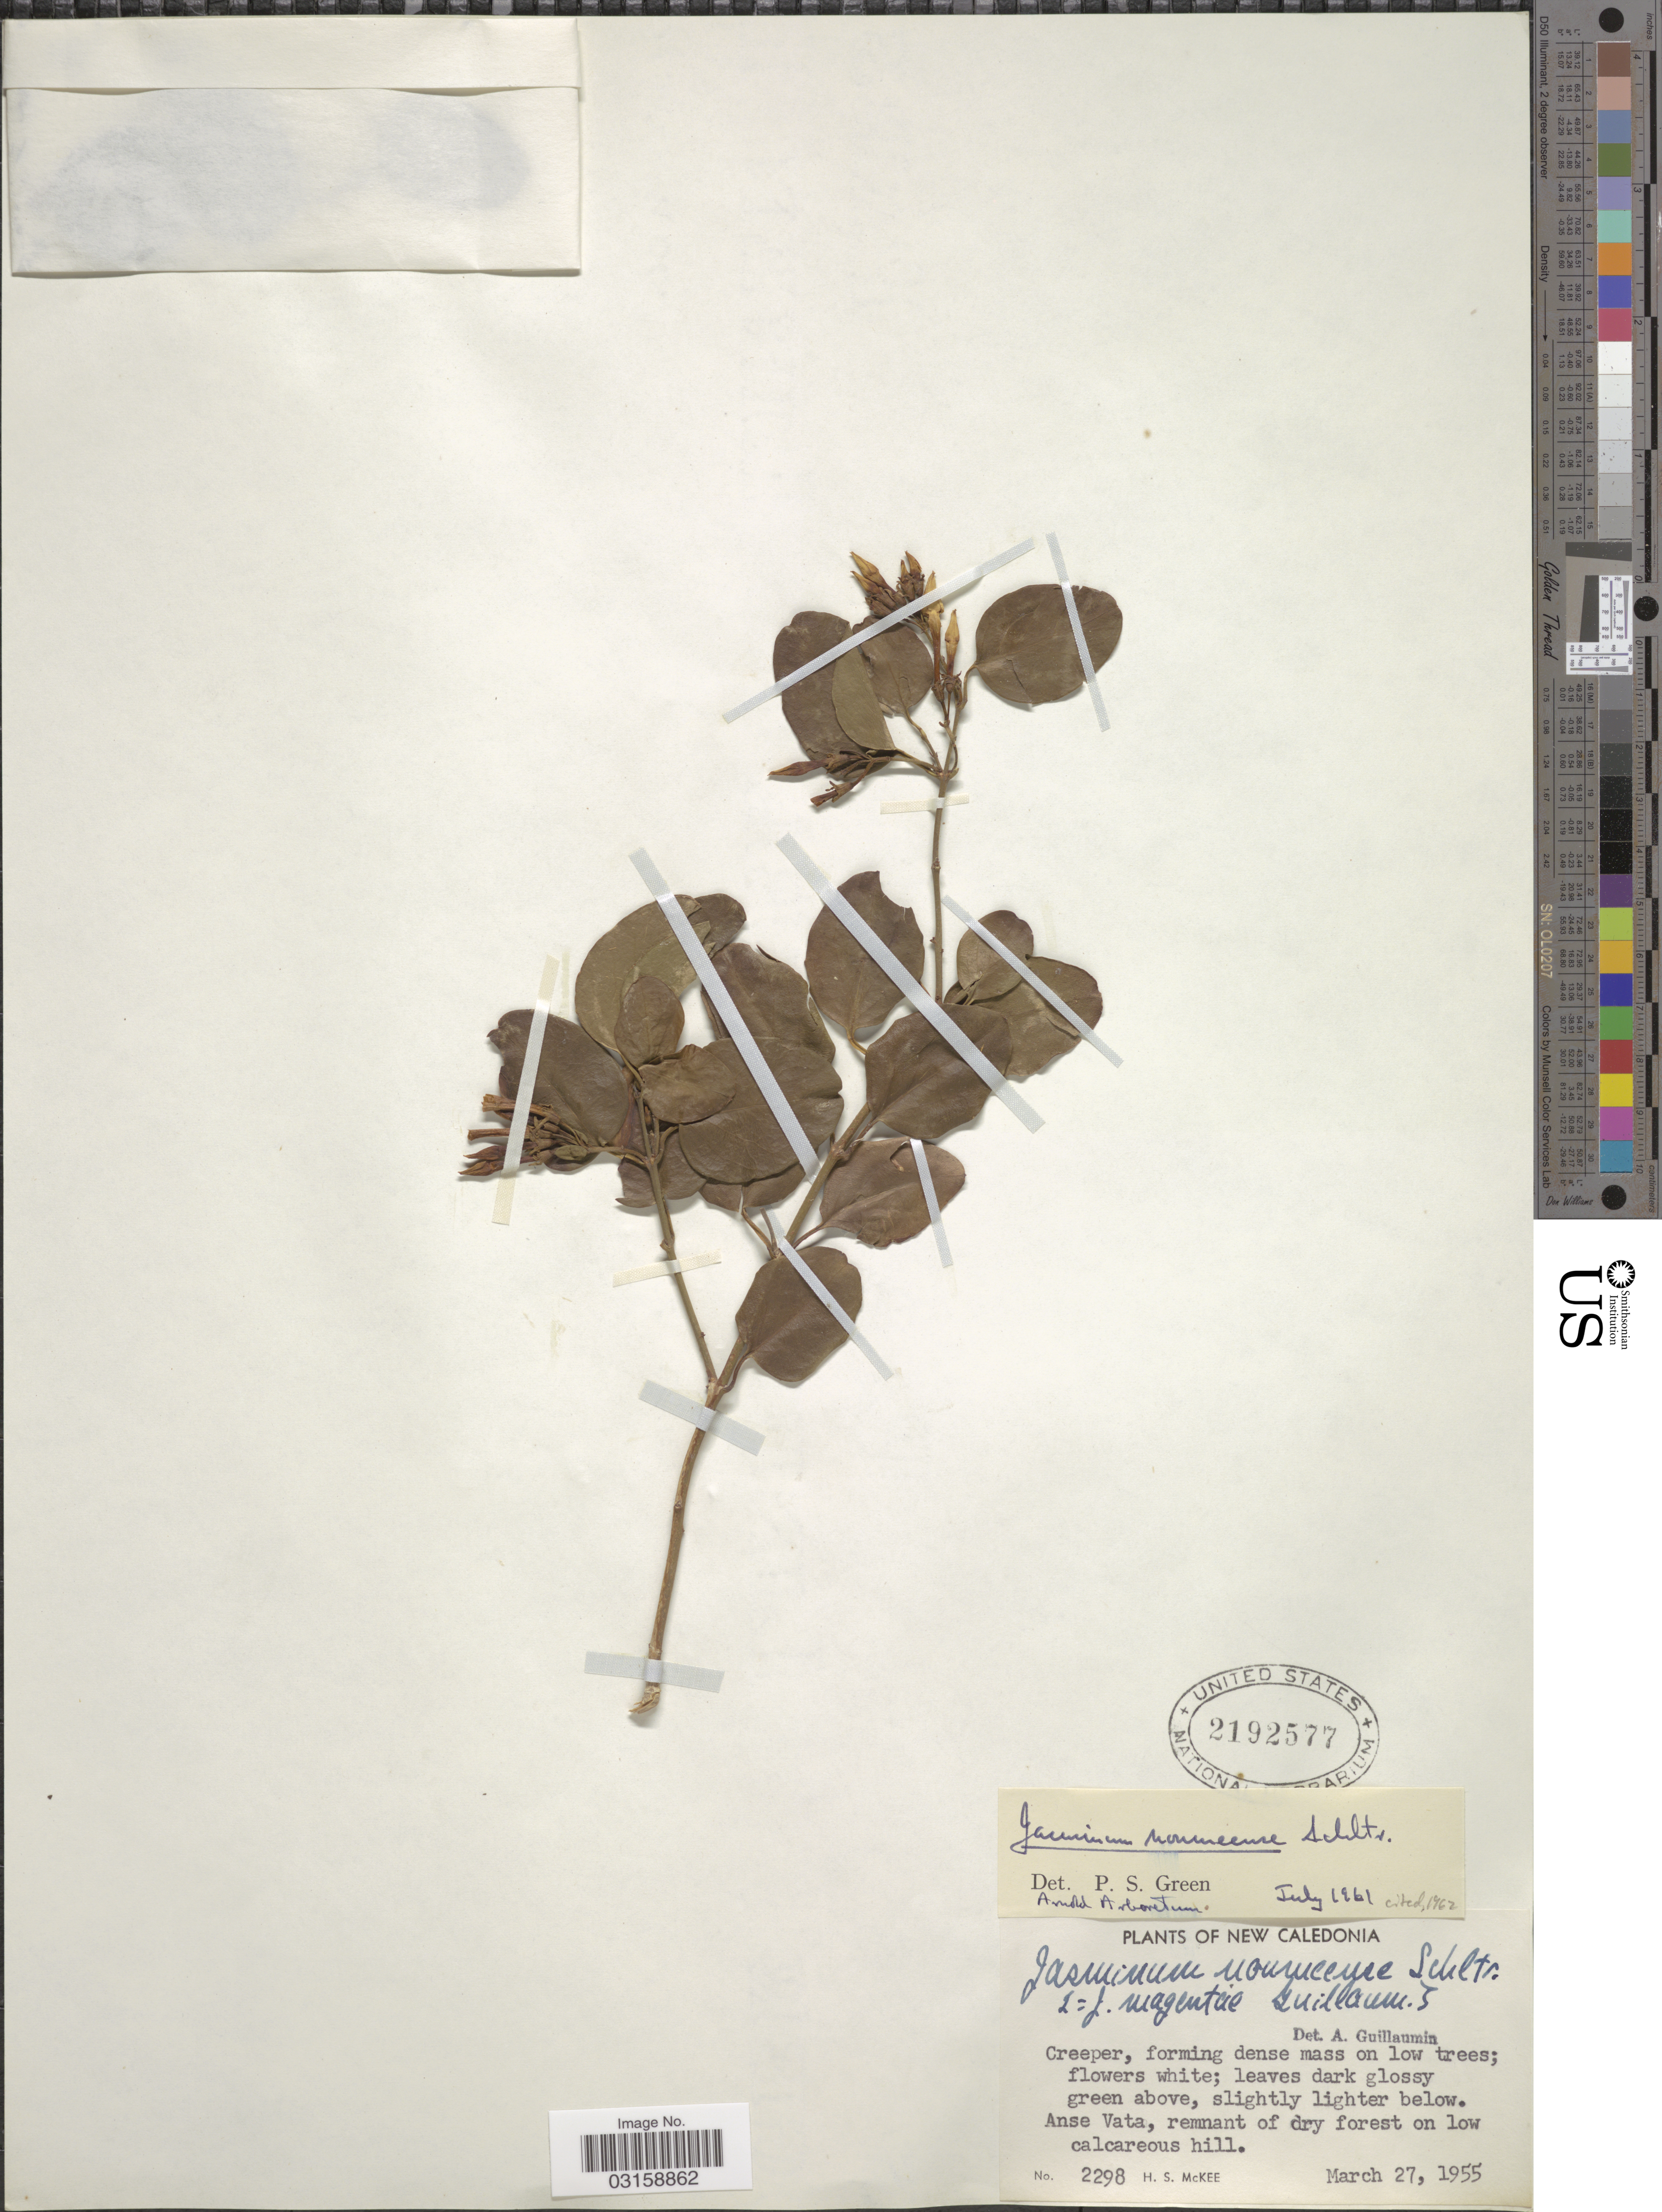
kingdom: Plantae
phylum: Tracheophyta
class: Magnoliopsida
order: Lamiales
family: Oleaceae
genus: Jasminum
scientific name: Jasminum noumeense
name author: Schltr.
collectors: H. S. McKee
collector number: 2298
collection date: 1955-03-27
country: New Caledonia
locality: Anse Vata.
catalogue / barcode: US 2192577